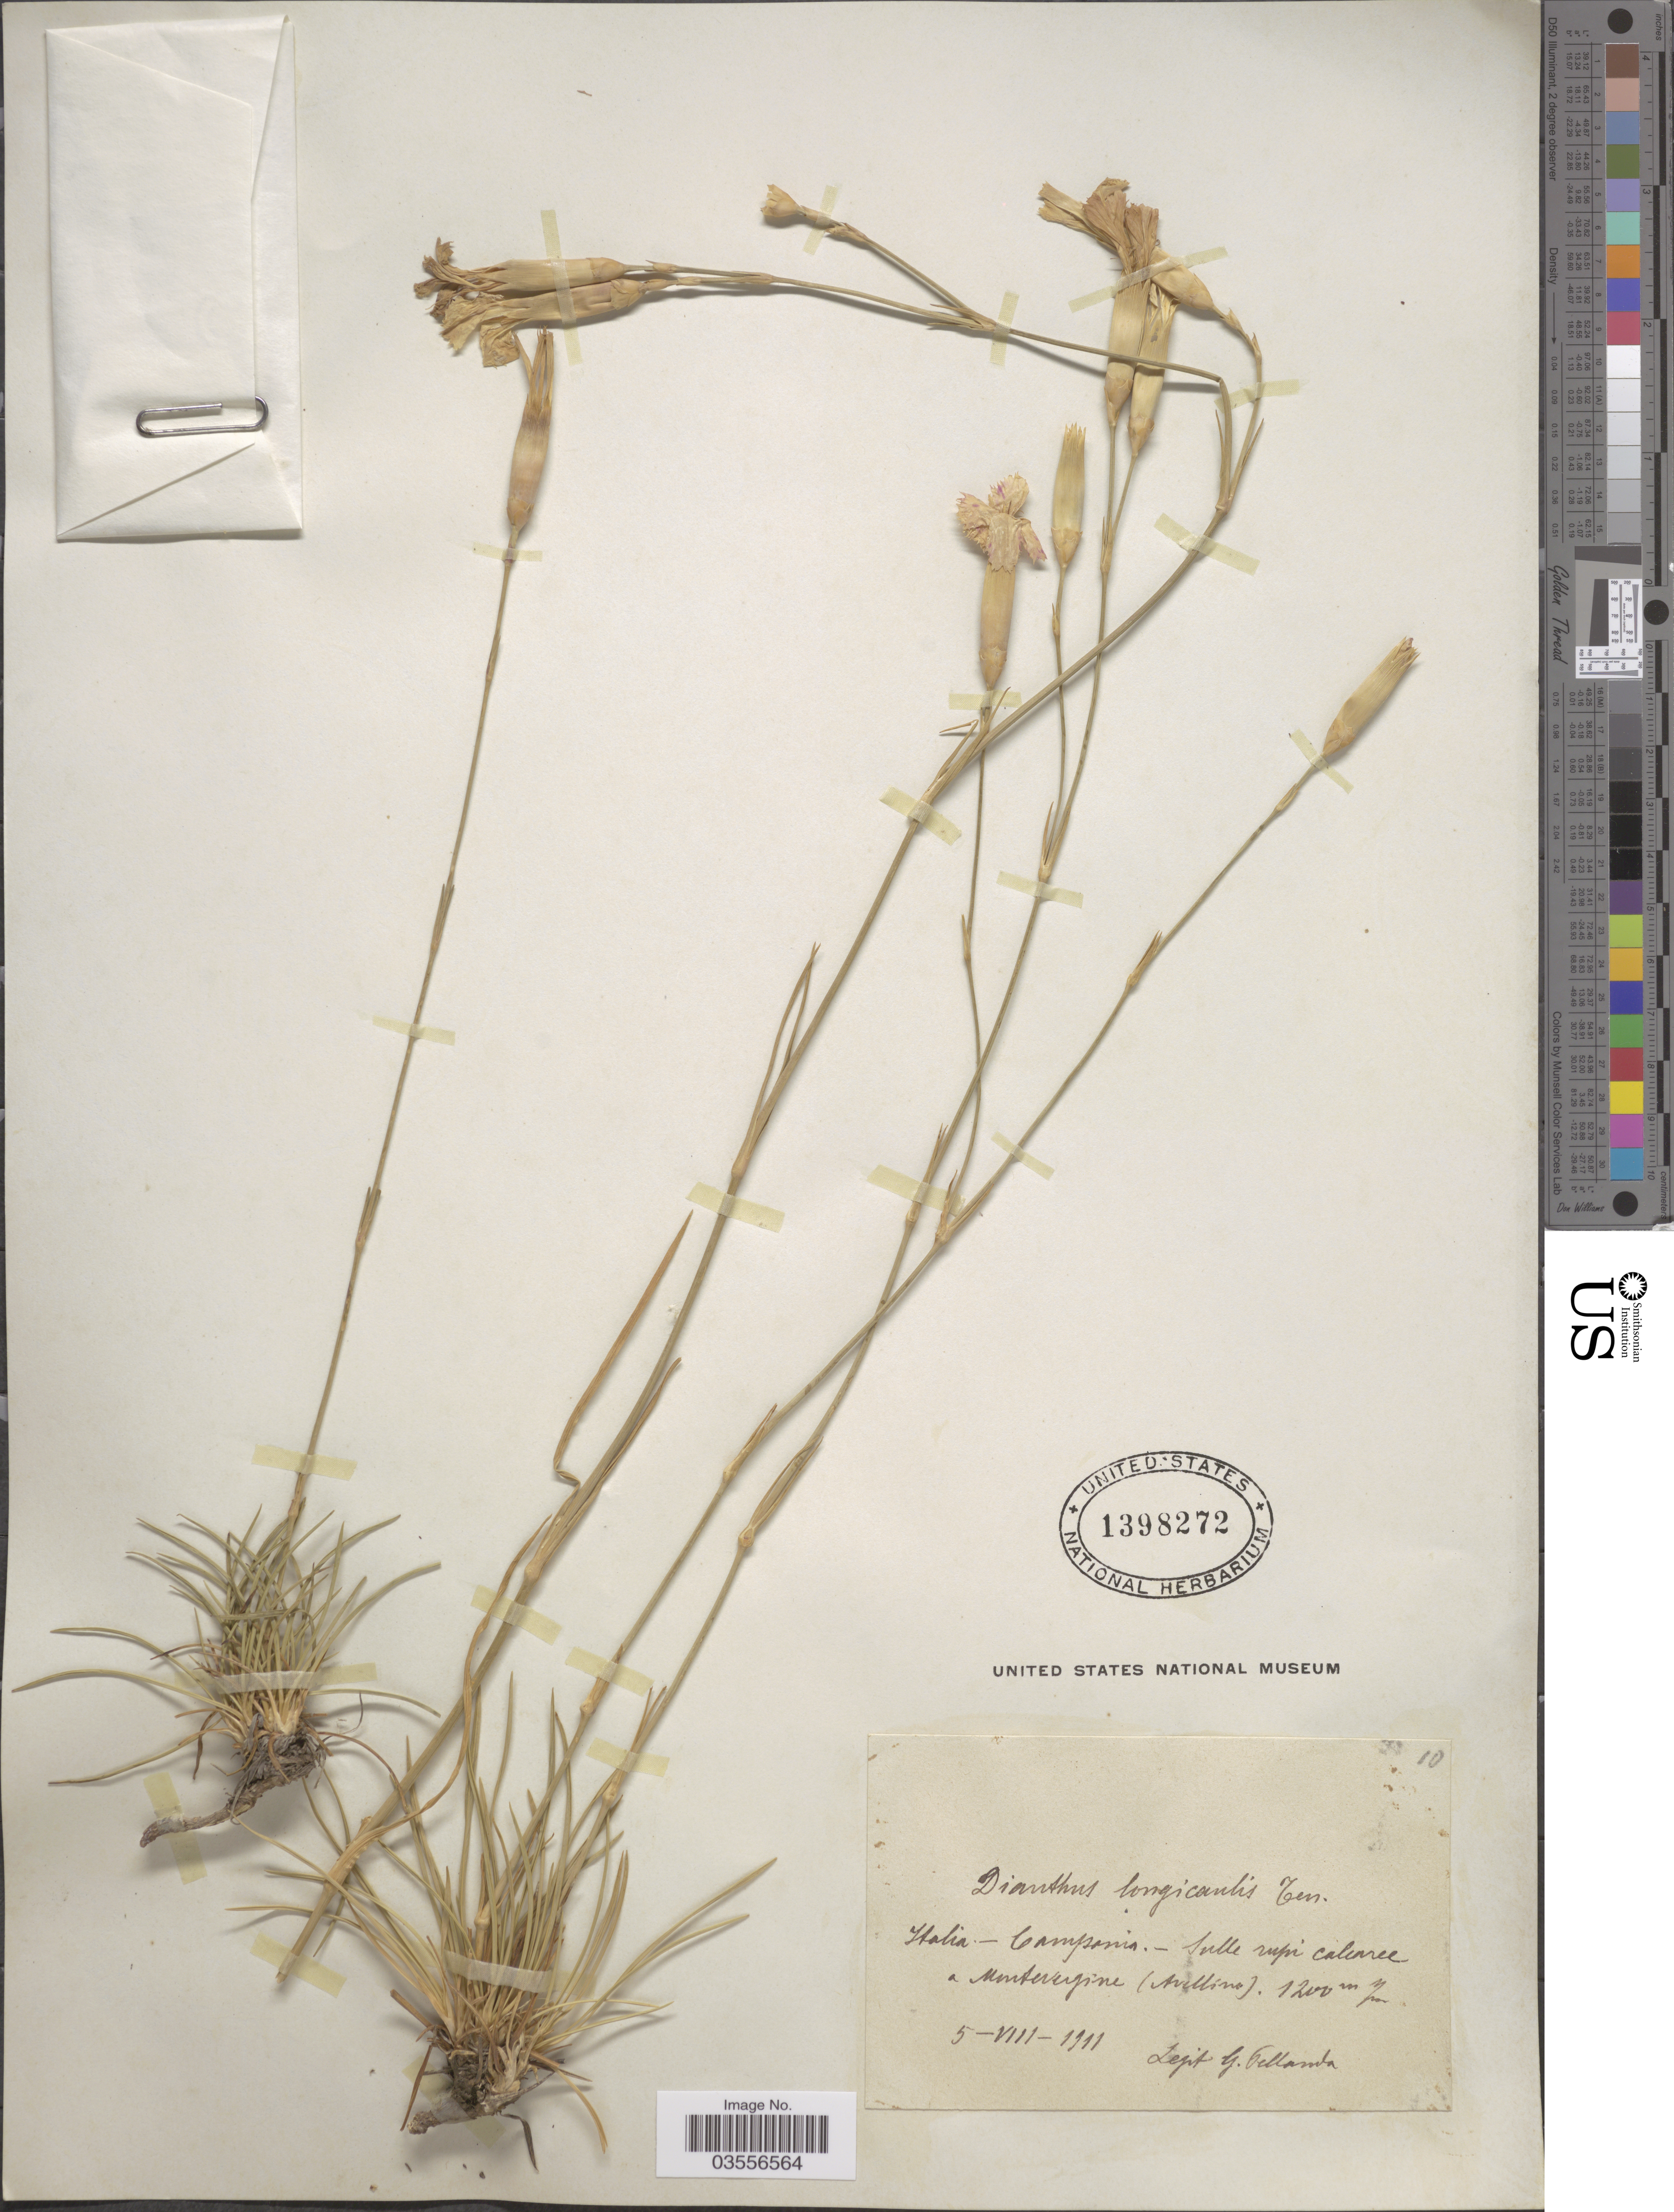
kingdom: Plantae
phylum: Tracheophyta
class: Magnoliopsida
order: Caryophyllales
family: Caryophyllaceae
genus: Dianthus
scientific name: Dianthus longicaulis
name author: Ten.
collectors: G. Tellanda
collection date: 1911-08-05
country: Italy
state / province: Campania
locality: Italia. - Sulle rupi calcaree [interpreted] a Montevergine (Avellino).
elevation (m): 1200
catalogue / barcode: US 1398272